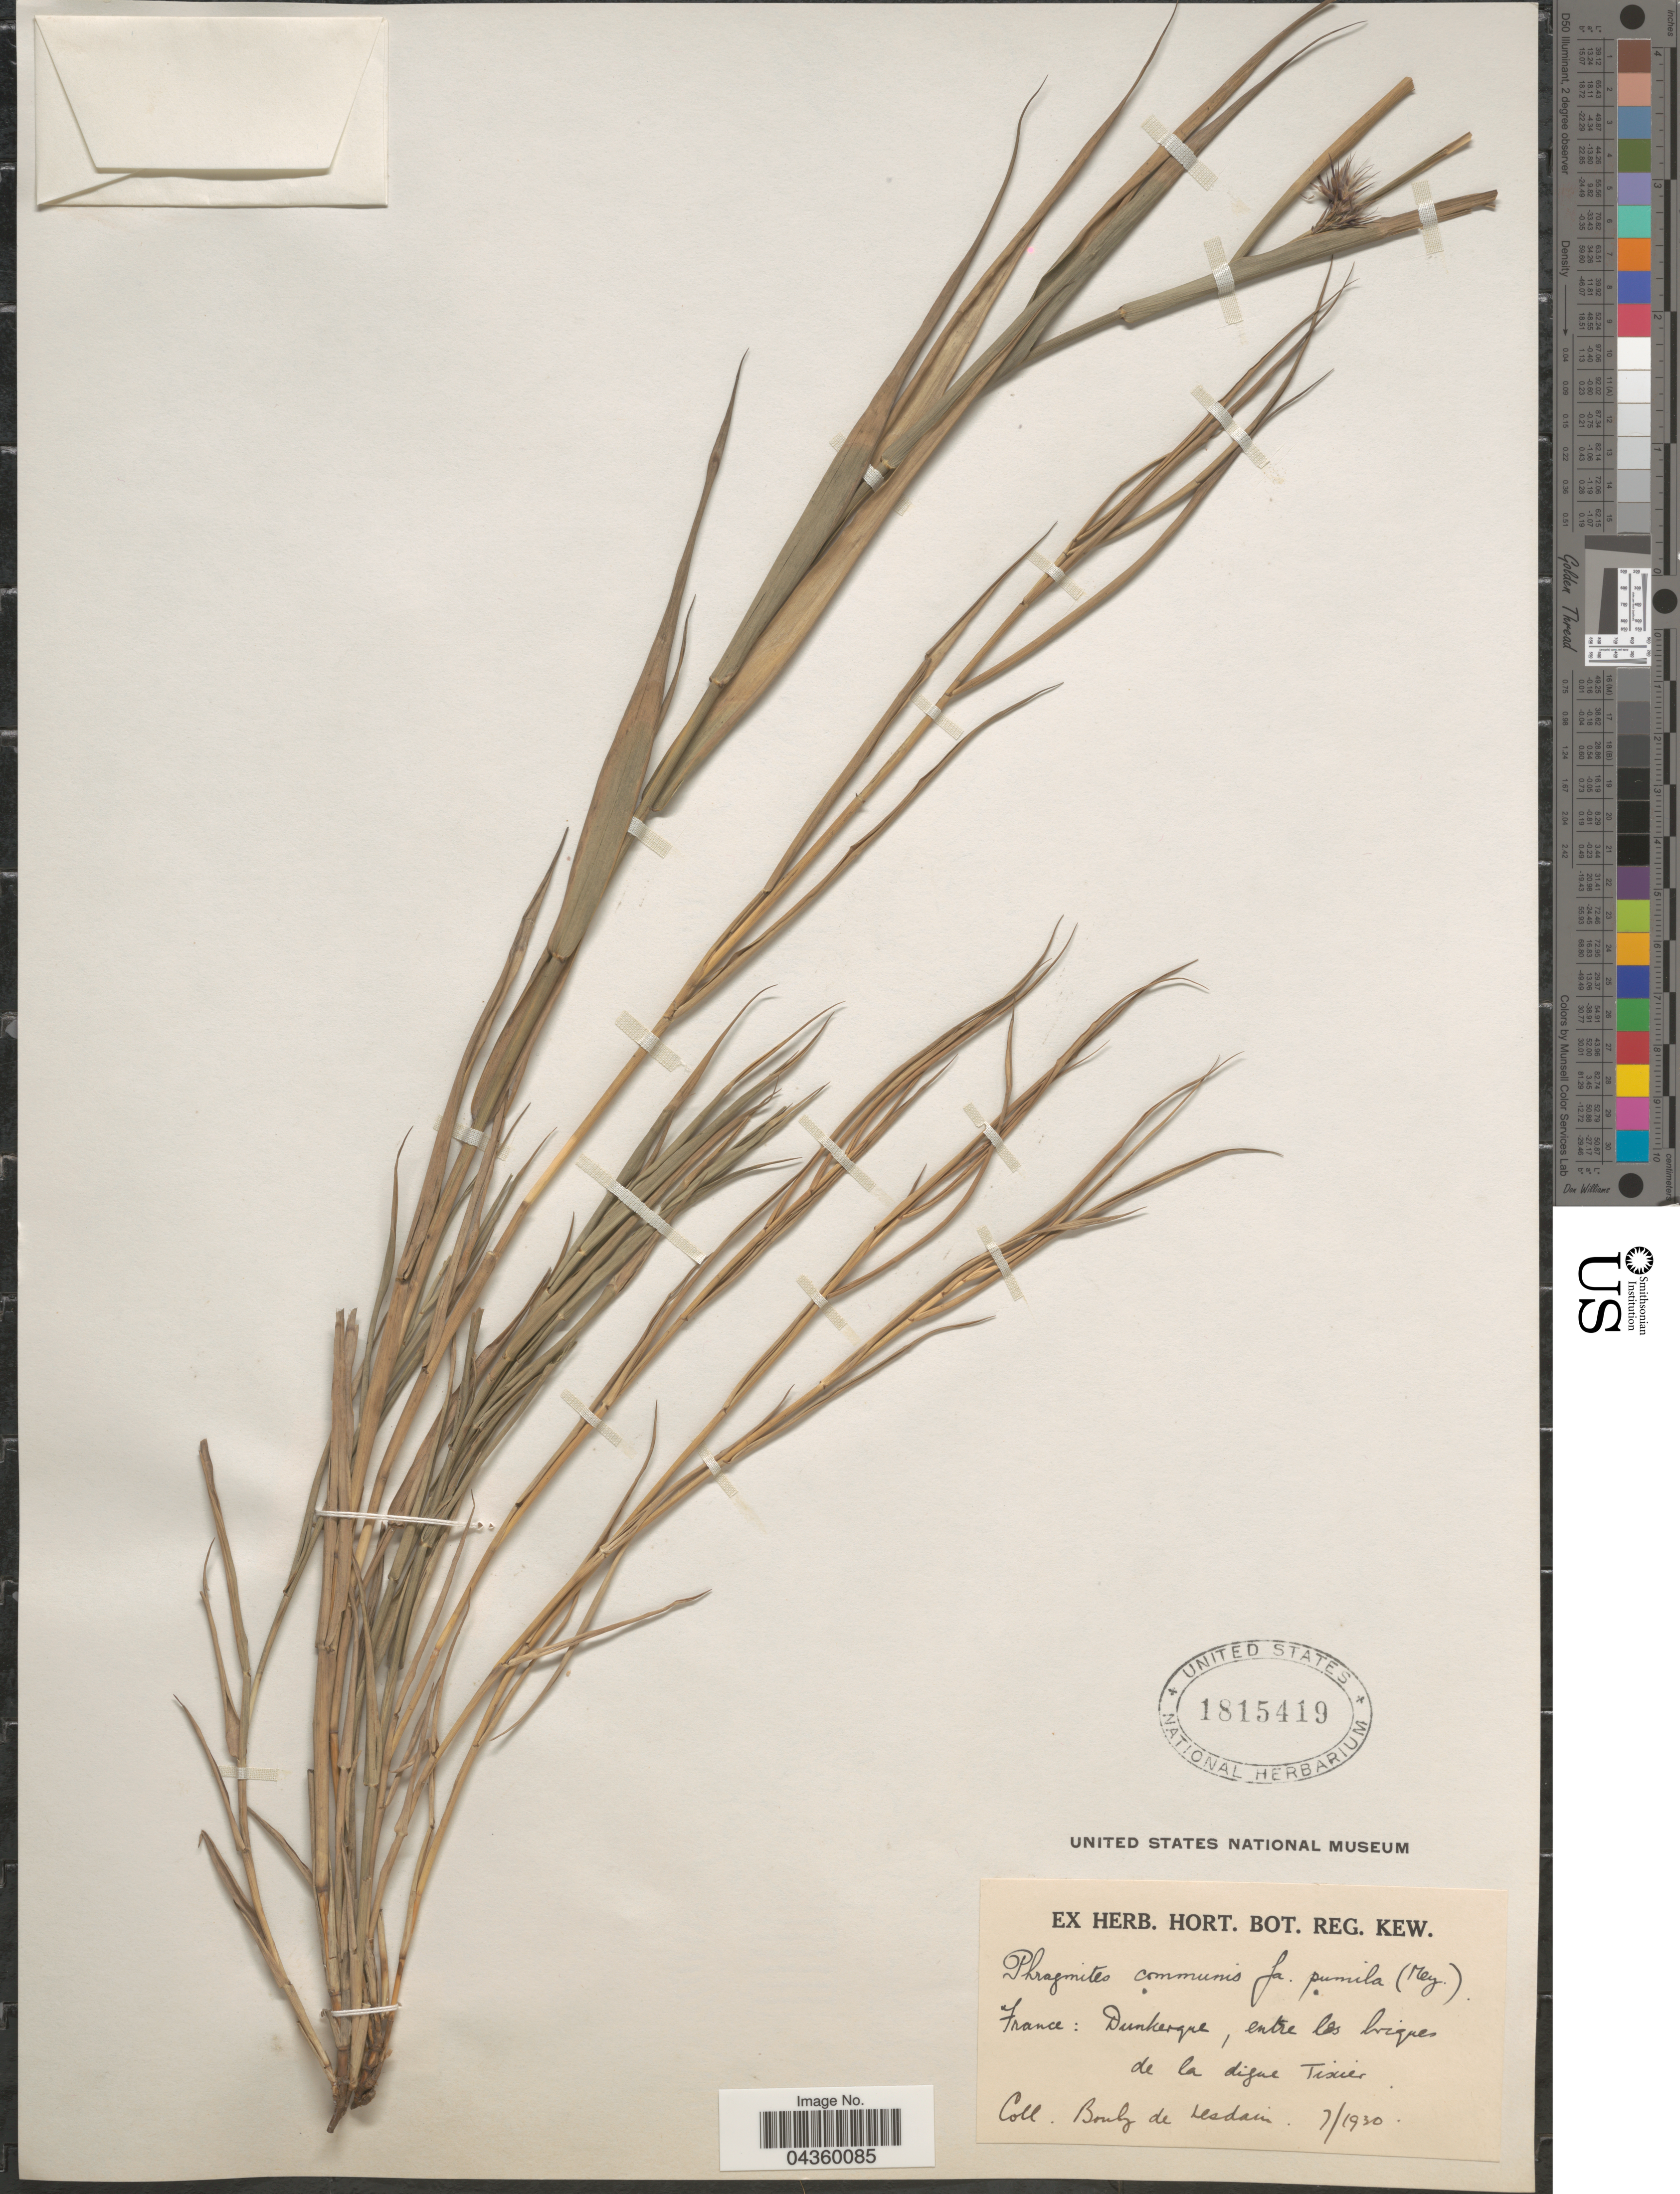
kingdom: Plantae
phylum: Tracheophyta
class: Liliopsida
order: Poales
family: Poaceae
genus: Phragmites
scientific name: Phragmites australis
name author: (Cav.) Trin. ex Steud.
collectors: M. Bouly de Lesdain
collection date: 1930-07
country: France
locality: Dunkerque, entre les briques de la digue Tixier.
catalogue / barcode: US 1815419